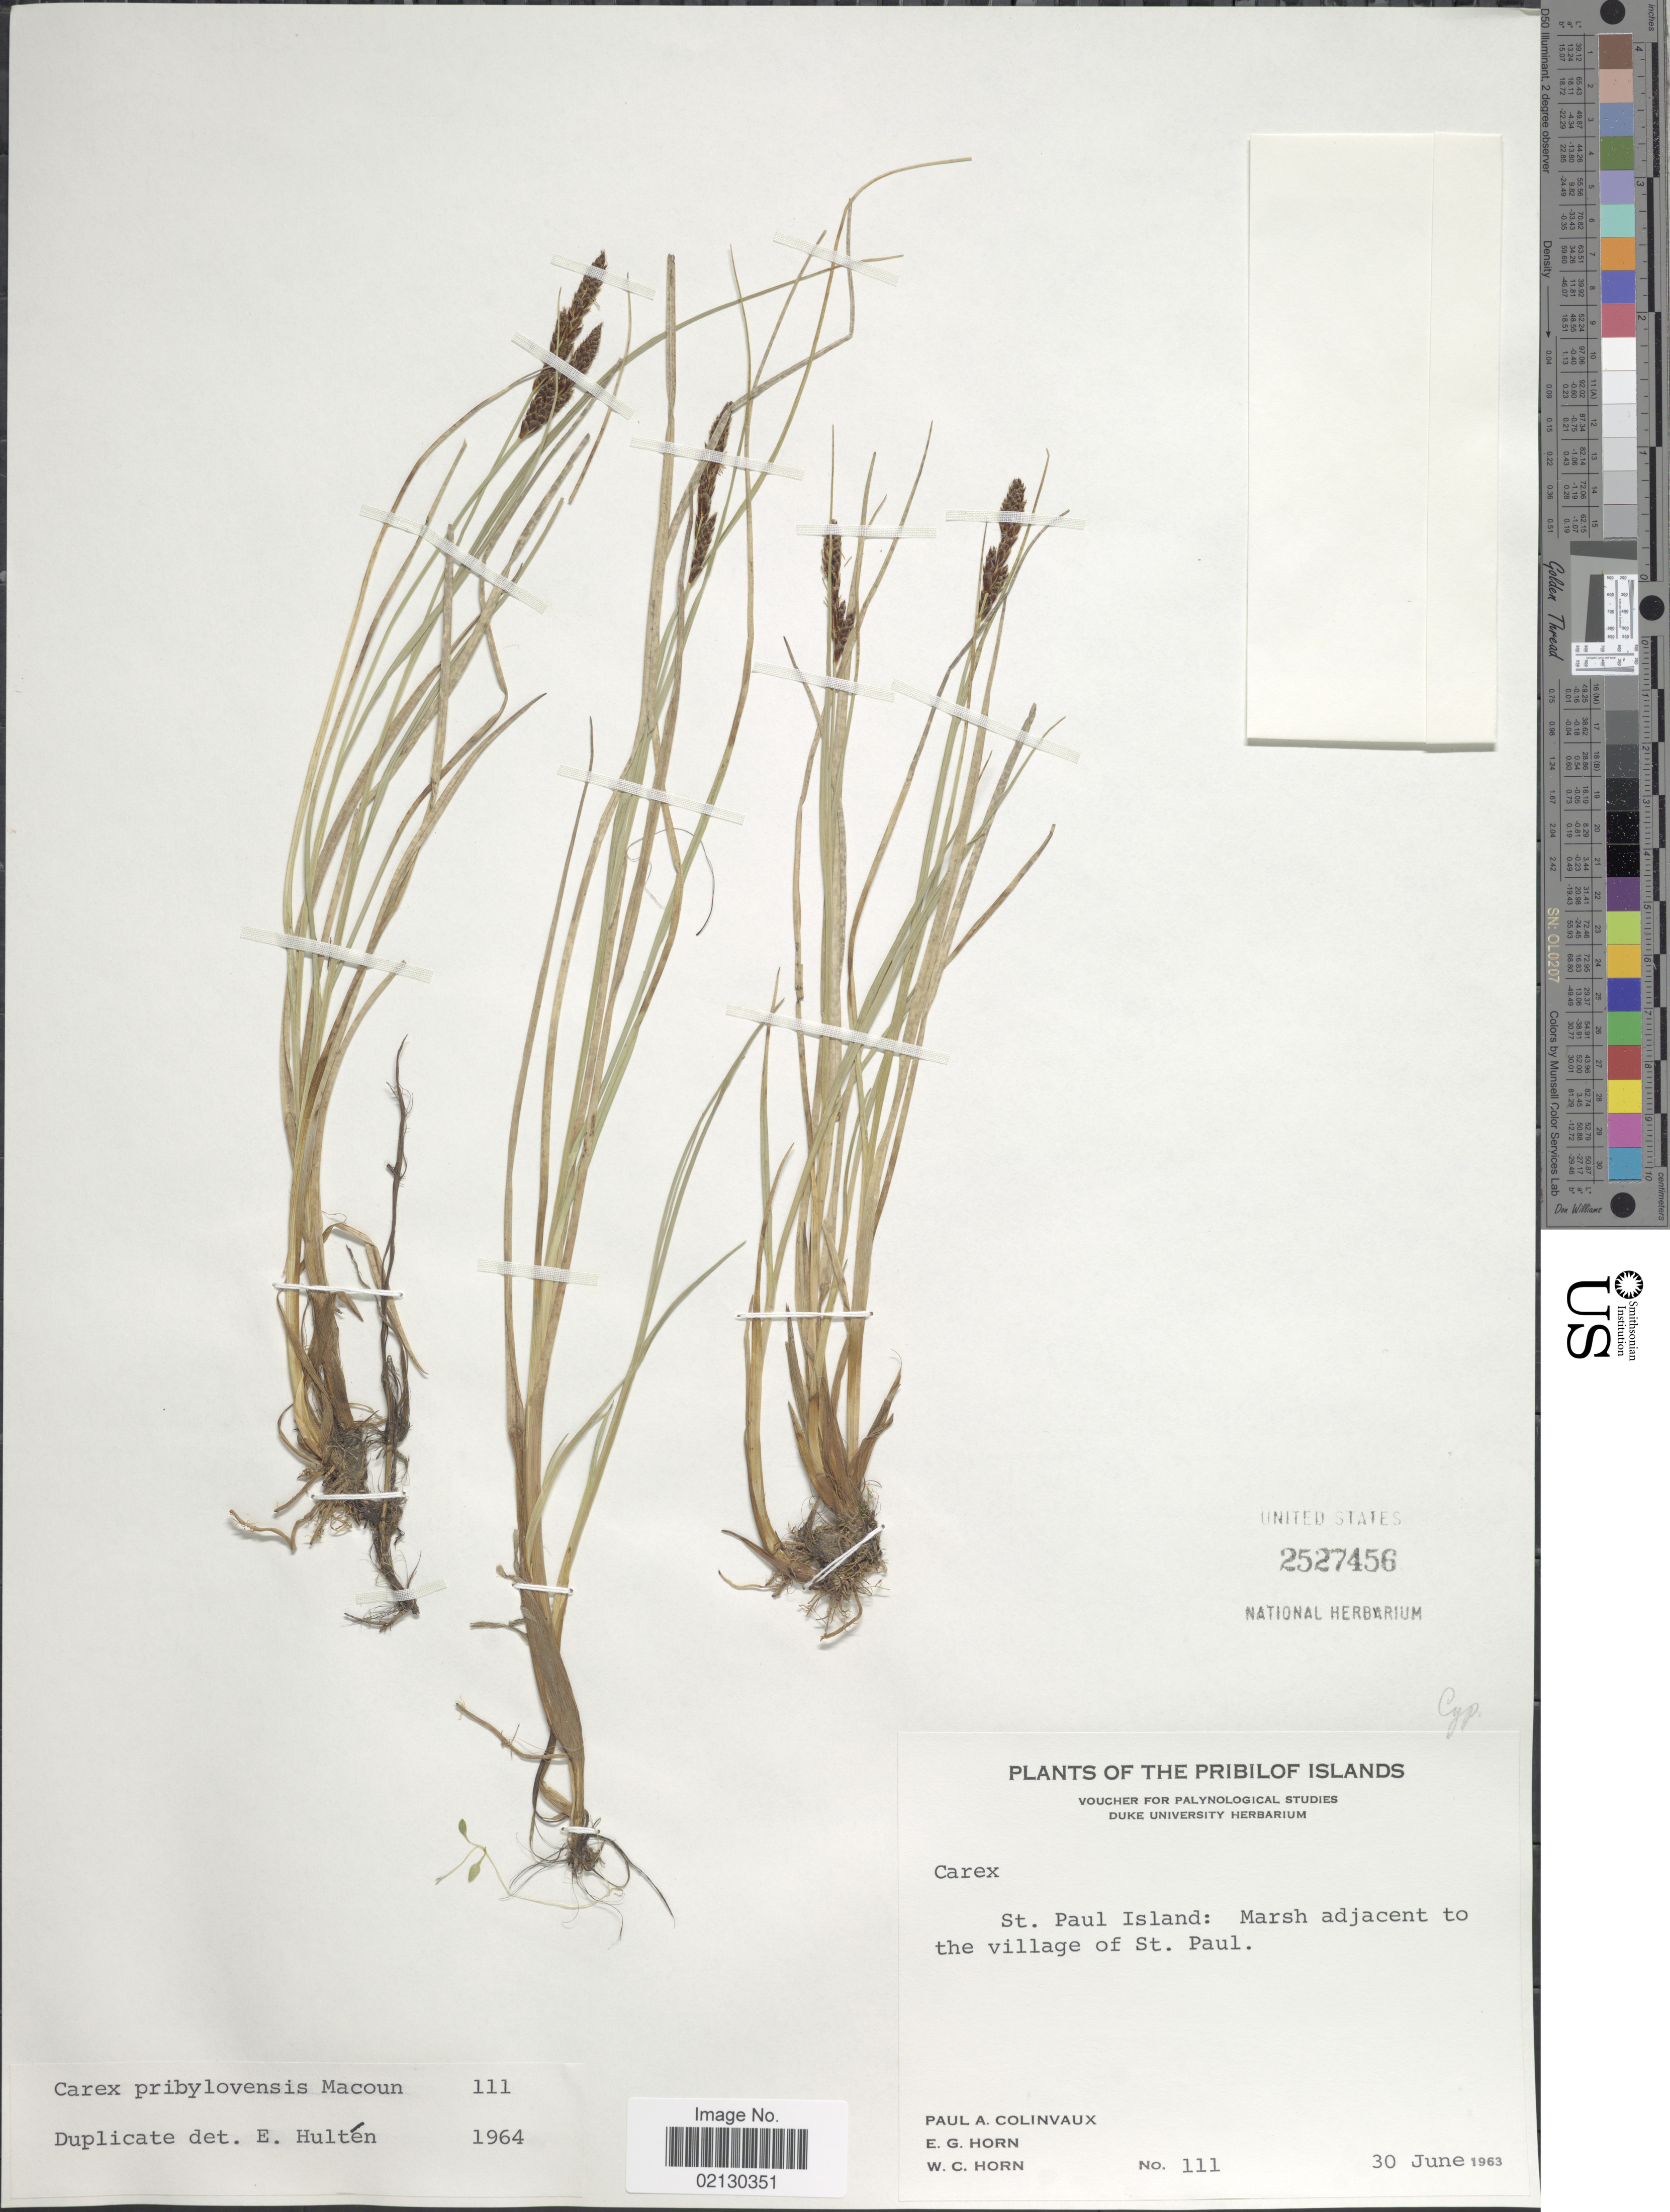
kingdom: Plantae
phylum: Tracheophyta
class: Liliopsida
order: Poales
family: Cyperaceae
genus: Carex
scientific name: Carex pribylovensis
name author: Macoun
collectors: P. Colinvaux, E. Horn & W. Horn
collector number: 111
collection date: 1963-06-30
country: United States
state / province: Alaska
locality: The Pribilof Islands. St. Paul Island: Marsh adjacent to the village of St. Paul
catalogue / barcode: US 2527456